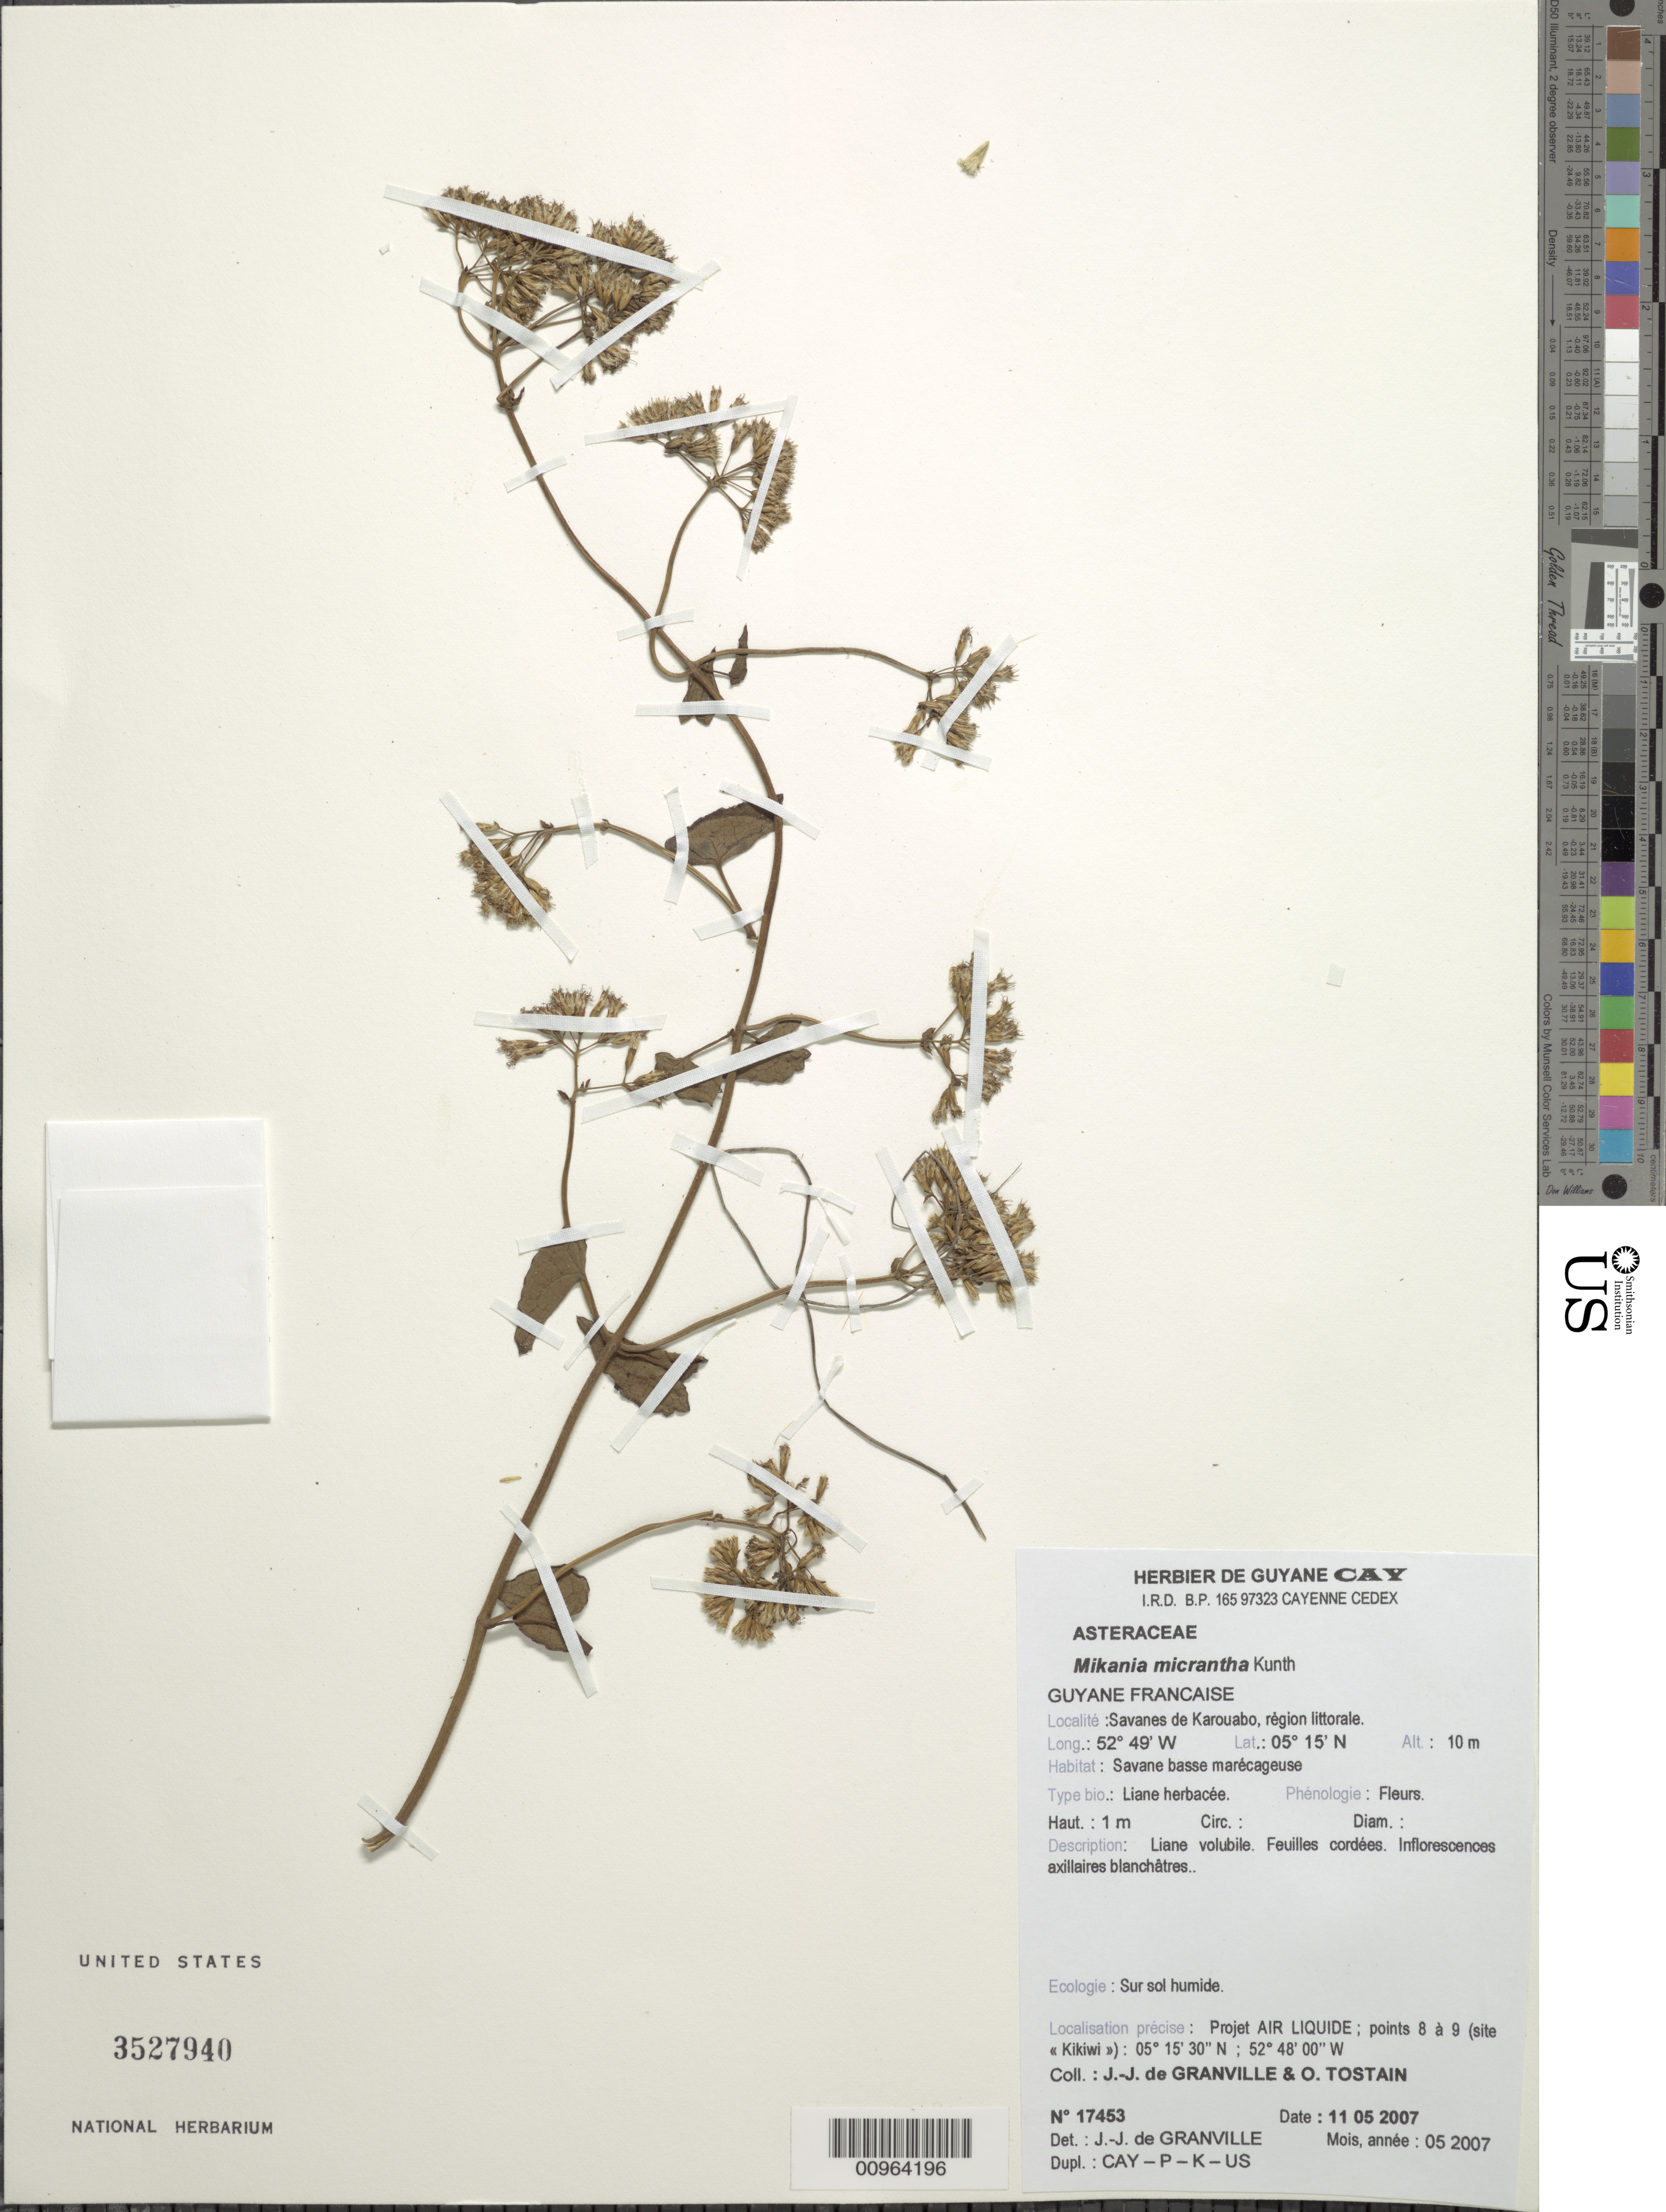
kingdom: Plantae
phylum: Tracheophyta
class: Magnoliopsida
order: Asterales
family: Asteraceae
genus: Mikania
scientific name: Mikania micrantha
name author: Kunth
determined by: Granville, J. J. de, (CAY), Institut de Recherche pour le Developpement (IRD) (FRENCH GUIANA)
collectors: J.-J. de Granville & O. Tostain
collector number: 17453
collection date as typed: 11-May-07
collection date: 2007-05-11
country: French Guiana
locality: Savanes de Karouabo. Projet AIR LIQUIDE; points 8 a 9 (site "Kikiwi")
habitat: Region littorale. Savane basse marecageuse. Sur sol humide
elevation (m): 10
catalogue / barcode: US 3527940